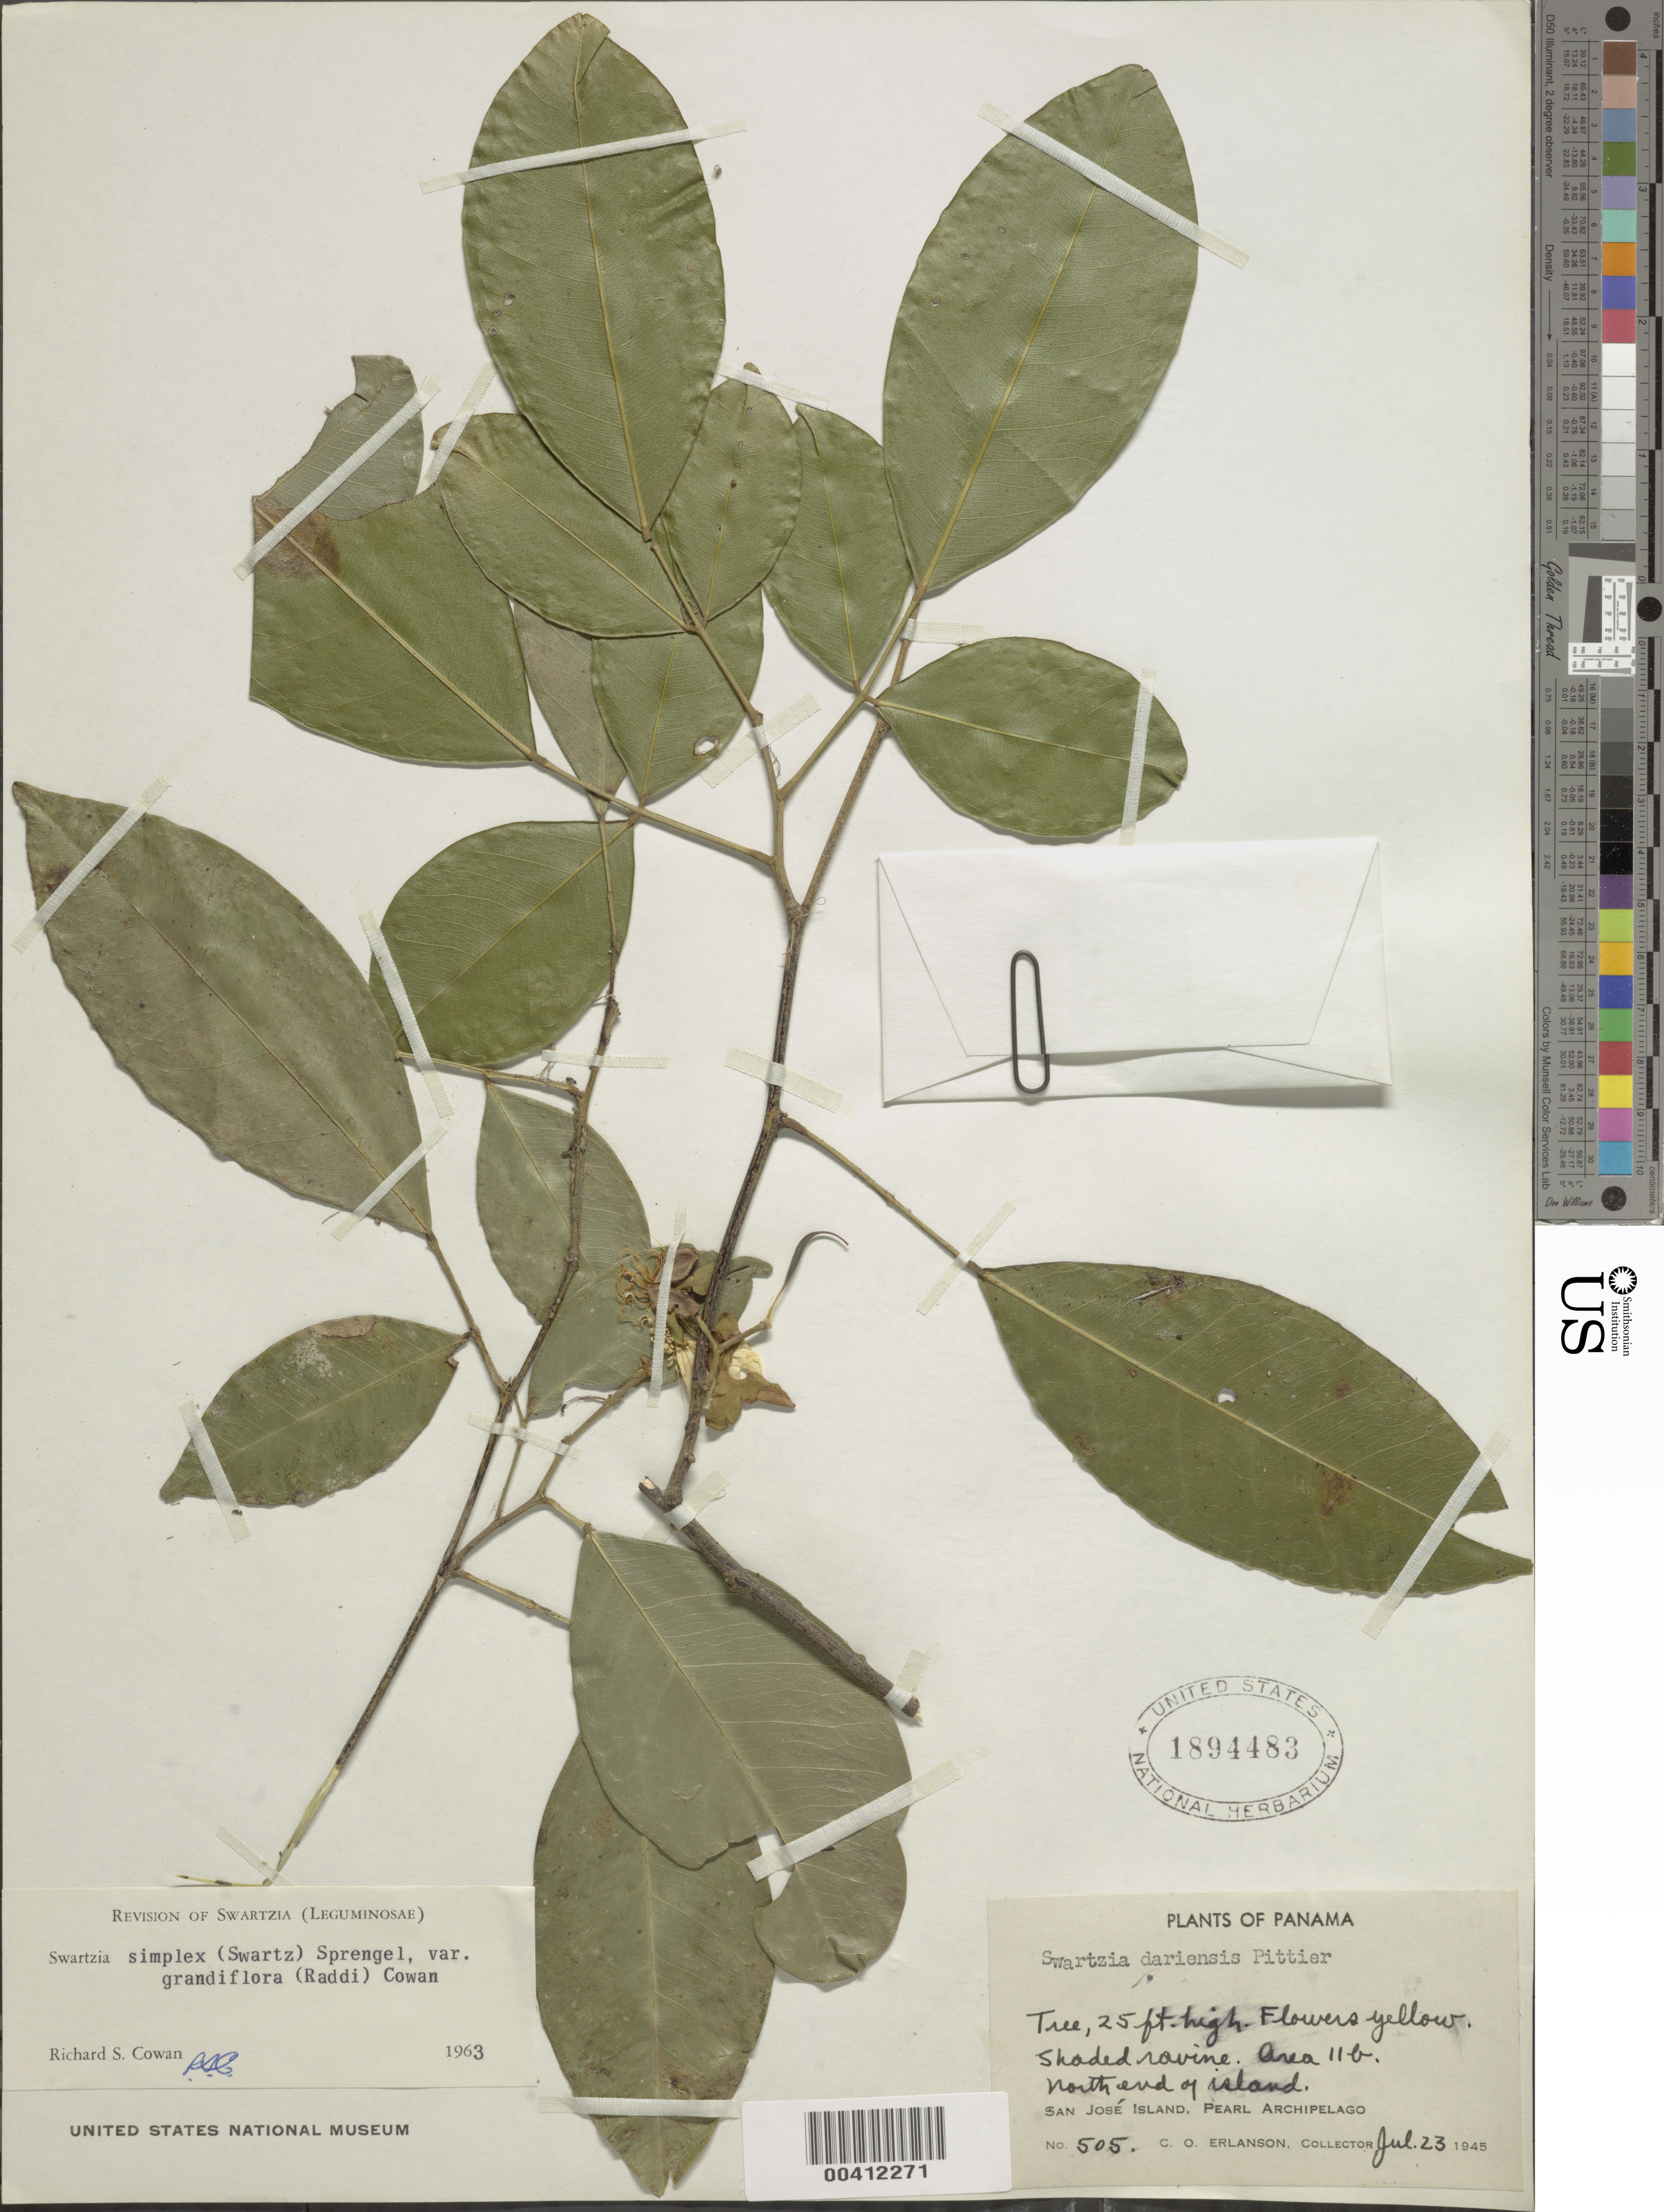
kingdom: Plantae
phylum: Tracheophyta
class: Magnoliopsida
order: Fabales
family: Fabaceae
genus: Swartzia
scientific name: Swartzia simplex var. grandiflora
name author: (Raddi) R.S. Cowan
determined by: Cowan, R. S.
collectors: C. O. Erlanson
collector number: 505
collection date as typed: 23 Jul 1945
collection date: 1945-07-23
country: Panama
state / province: Panamá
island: San José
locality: N end of Island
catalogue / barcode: US 1894483